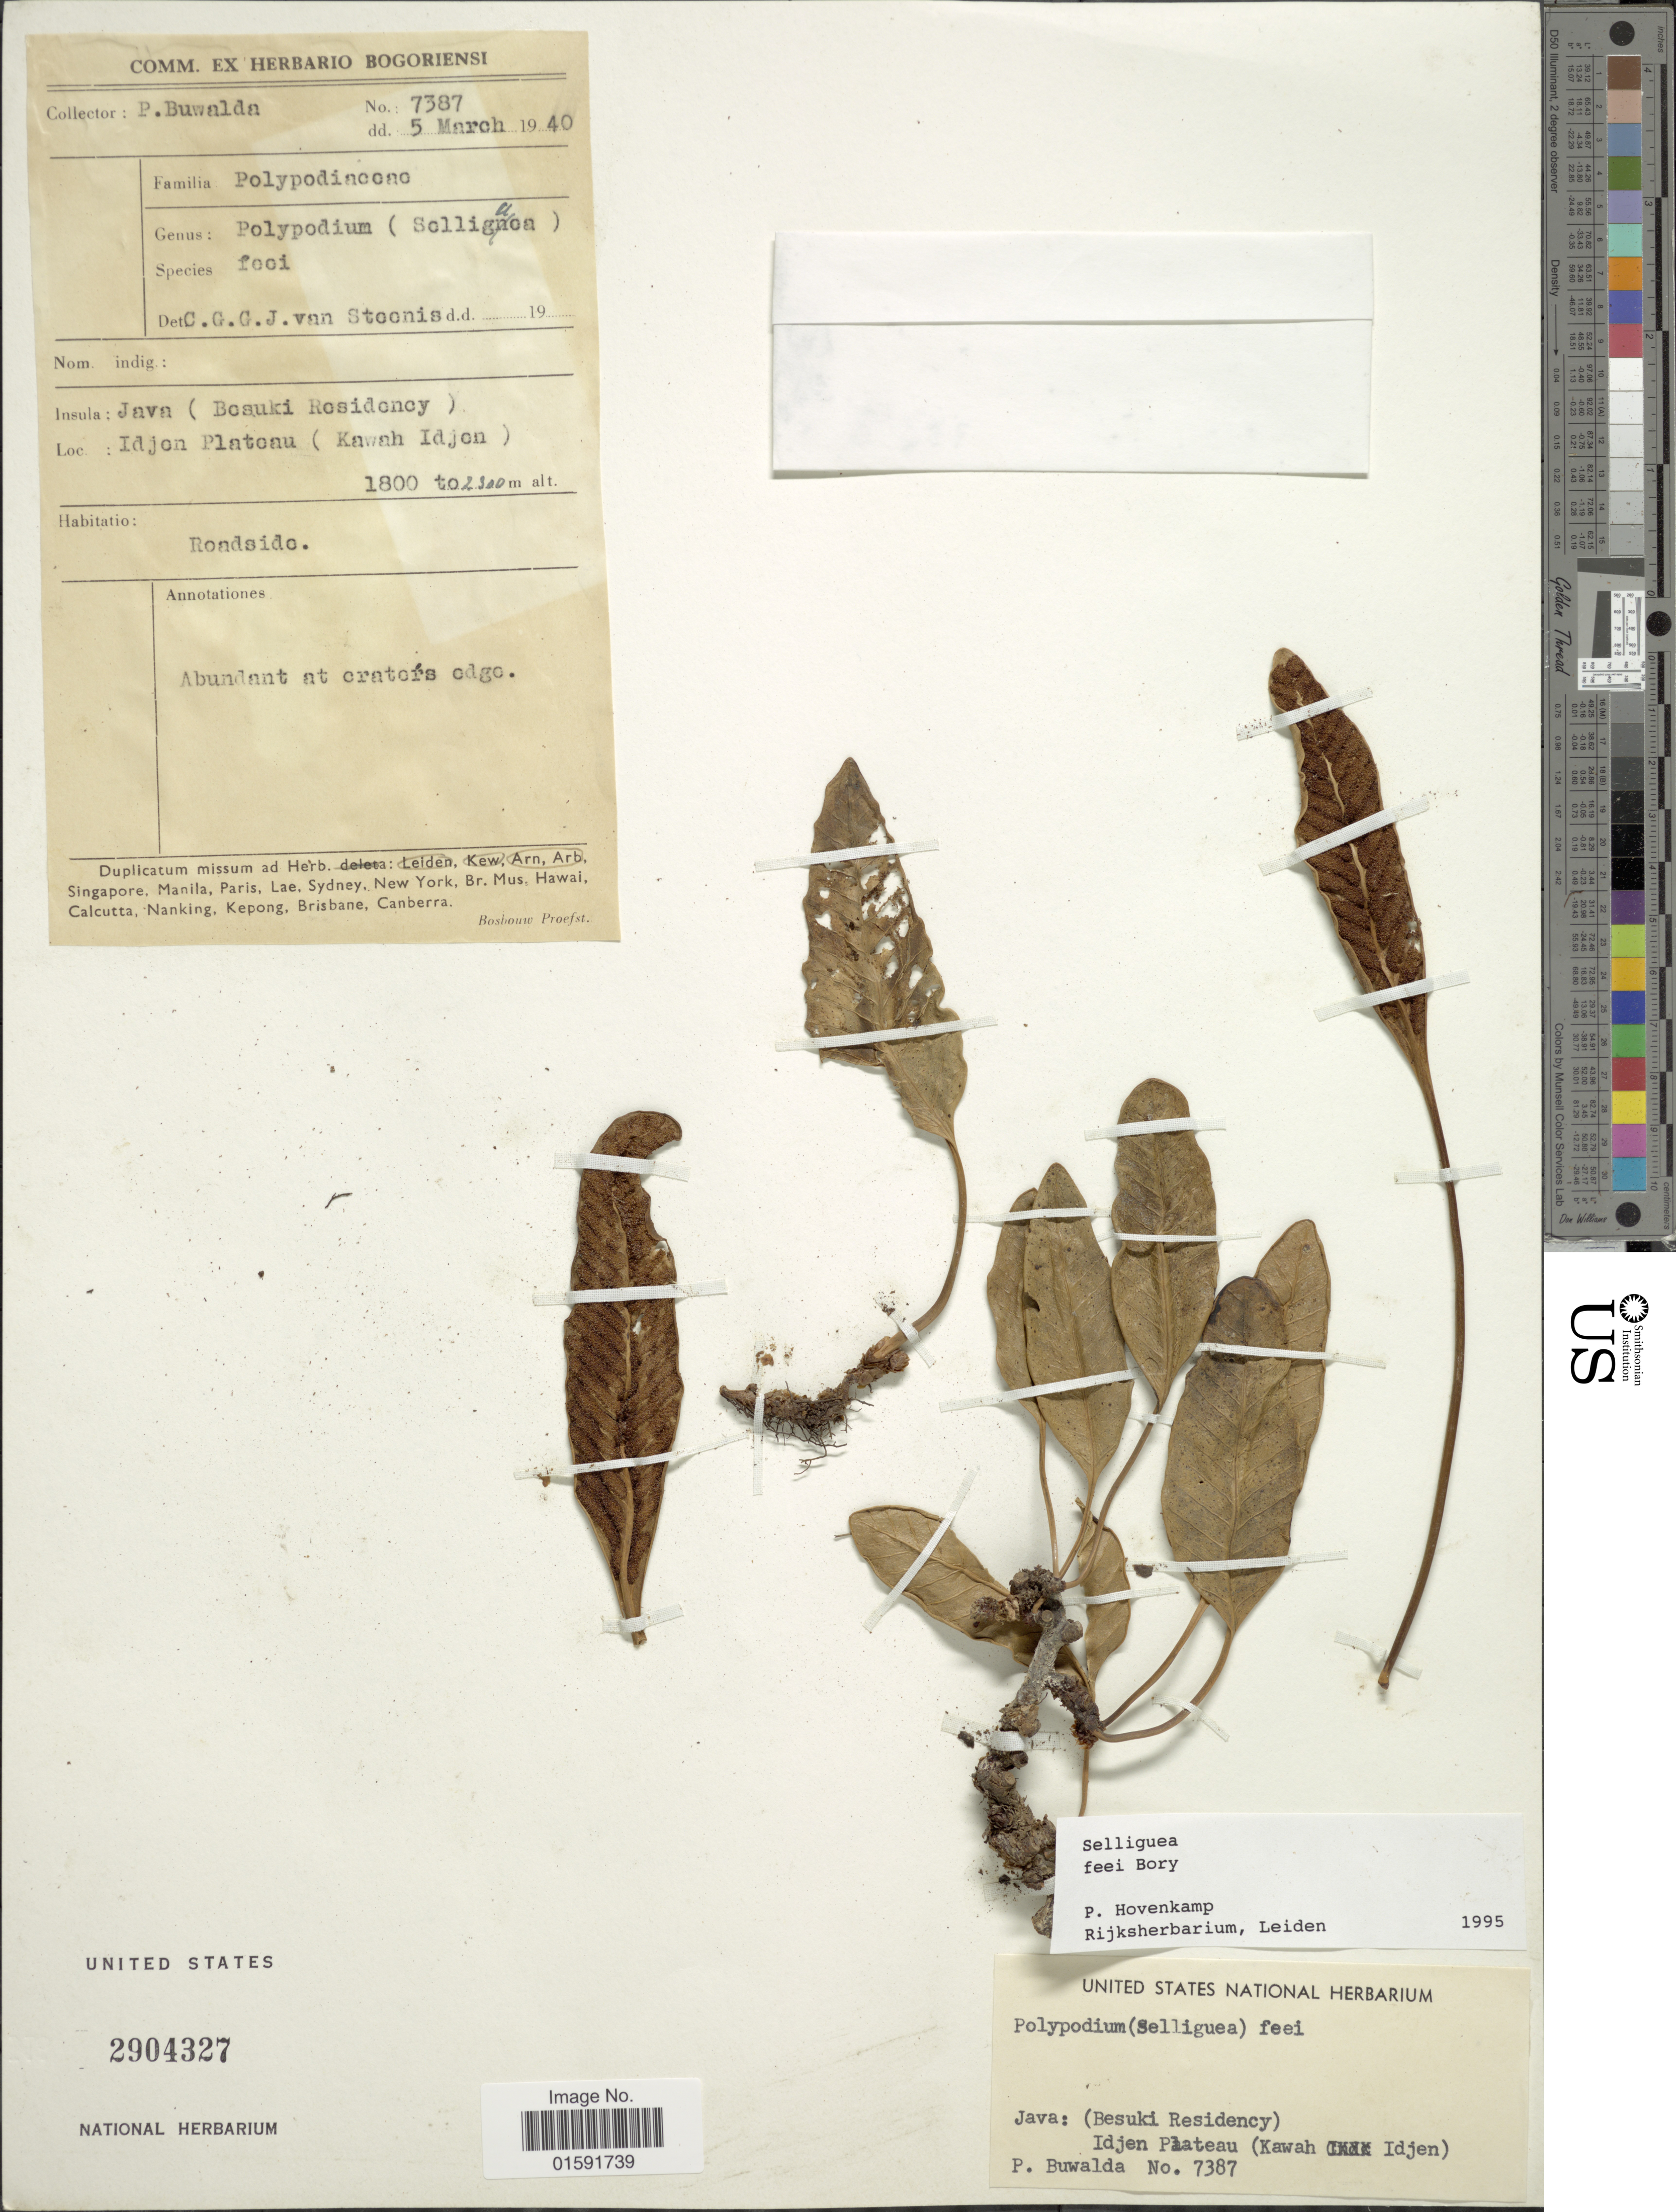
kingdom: Plantae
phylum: Tracheophyta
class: Polypodiopsida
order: Polypodiales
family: Polypodiaceae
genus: Selliguea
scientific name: Selliguea feei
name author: Bory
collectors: P. Buwalda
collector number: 7387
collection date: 1940-03-05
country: Indonesia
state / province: Java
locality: Bosuki Resideney, Idjon Plateau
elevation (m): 1800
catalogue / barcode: US 2904327